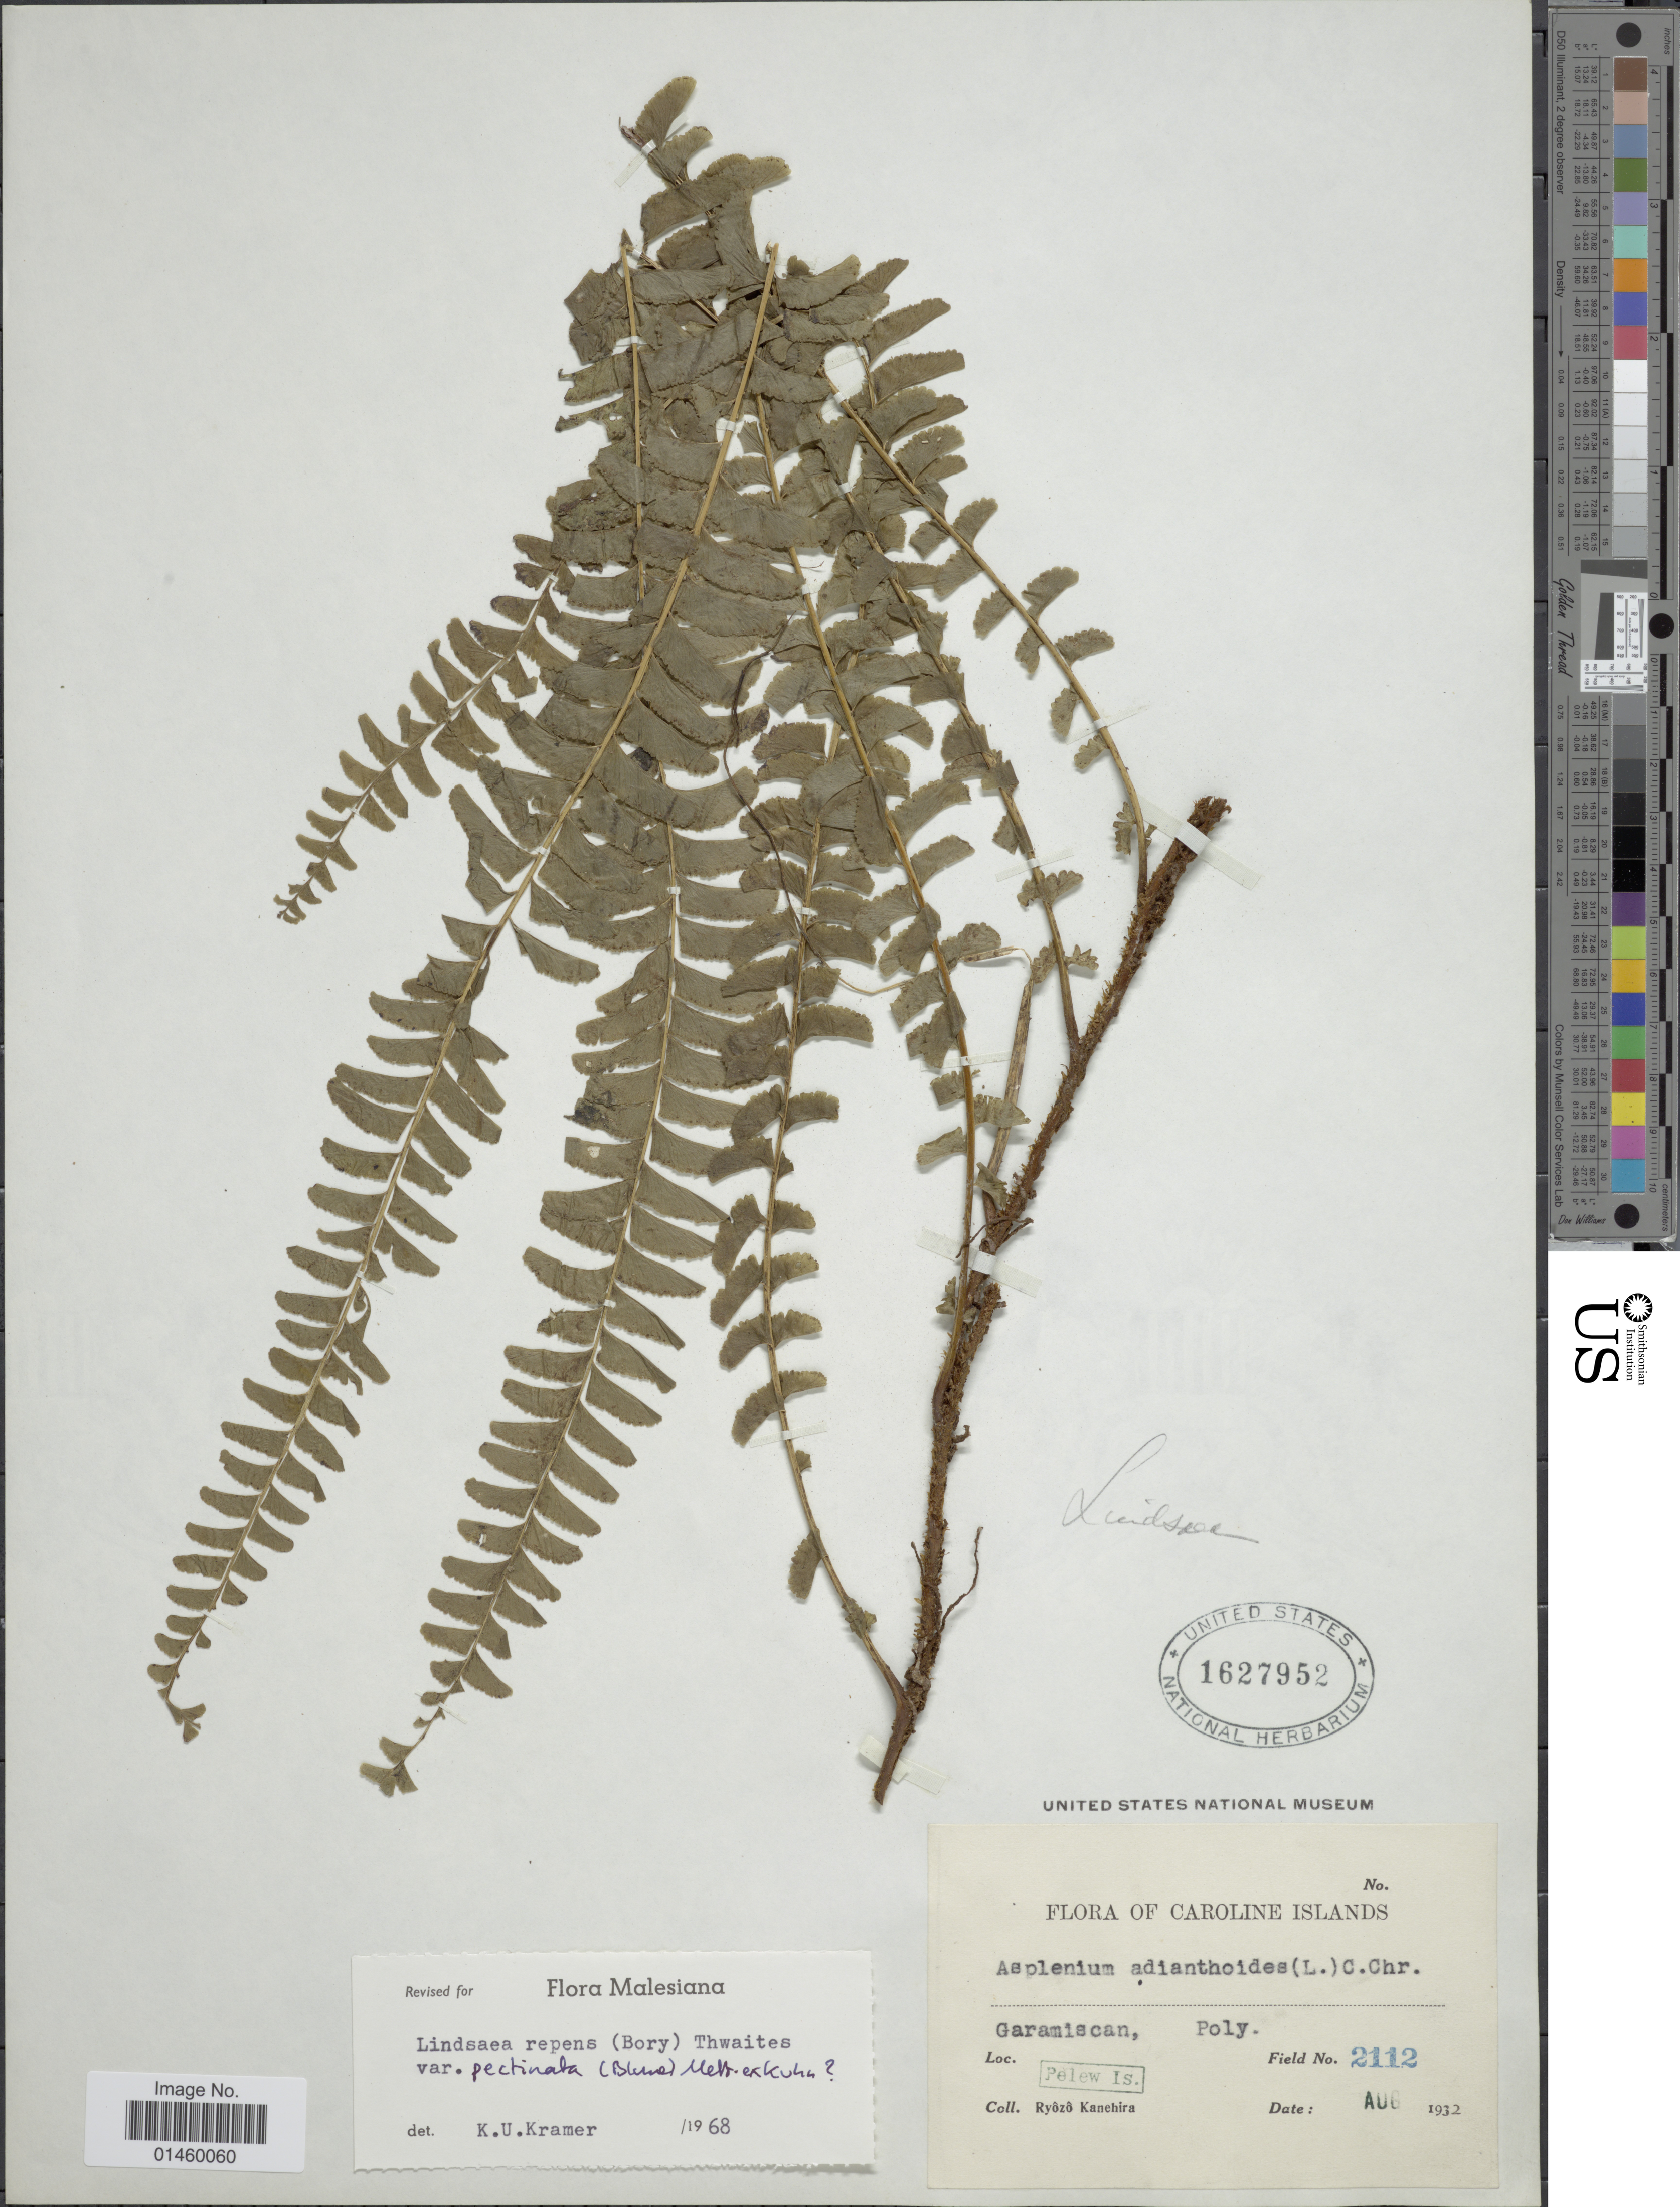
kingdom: Plantae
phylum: Tracheophyta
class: Polypodiopsida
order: Polypodiales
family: Lindsaeaceae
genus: Lindsaea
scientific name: Lindsaea repens var. pectinata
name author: (Blume) Mett.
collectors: R. Kanehira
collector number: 2112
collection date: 1932-08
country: Palau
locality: Caroline Islands. Pelew Is.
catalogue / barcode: US 1627952